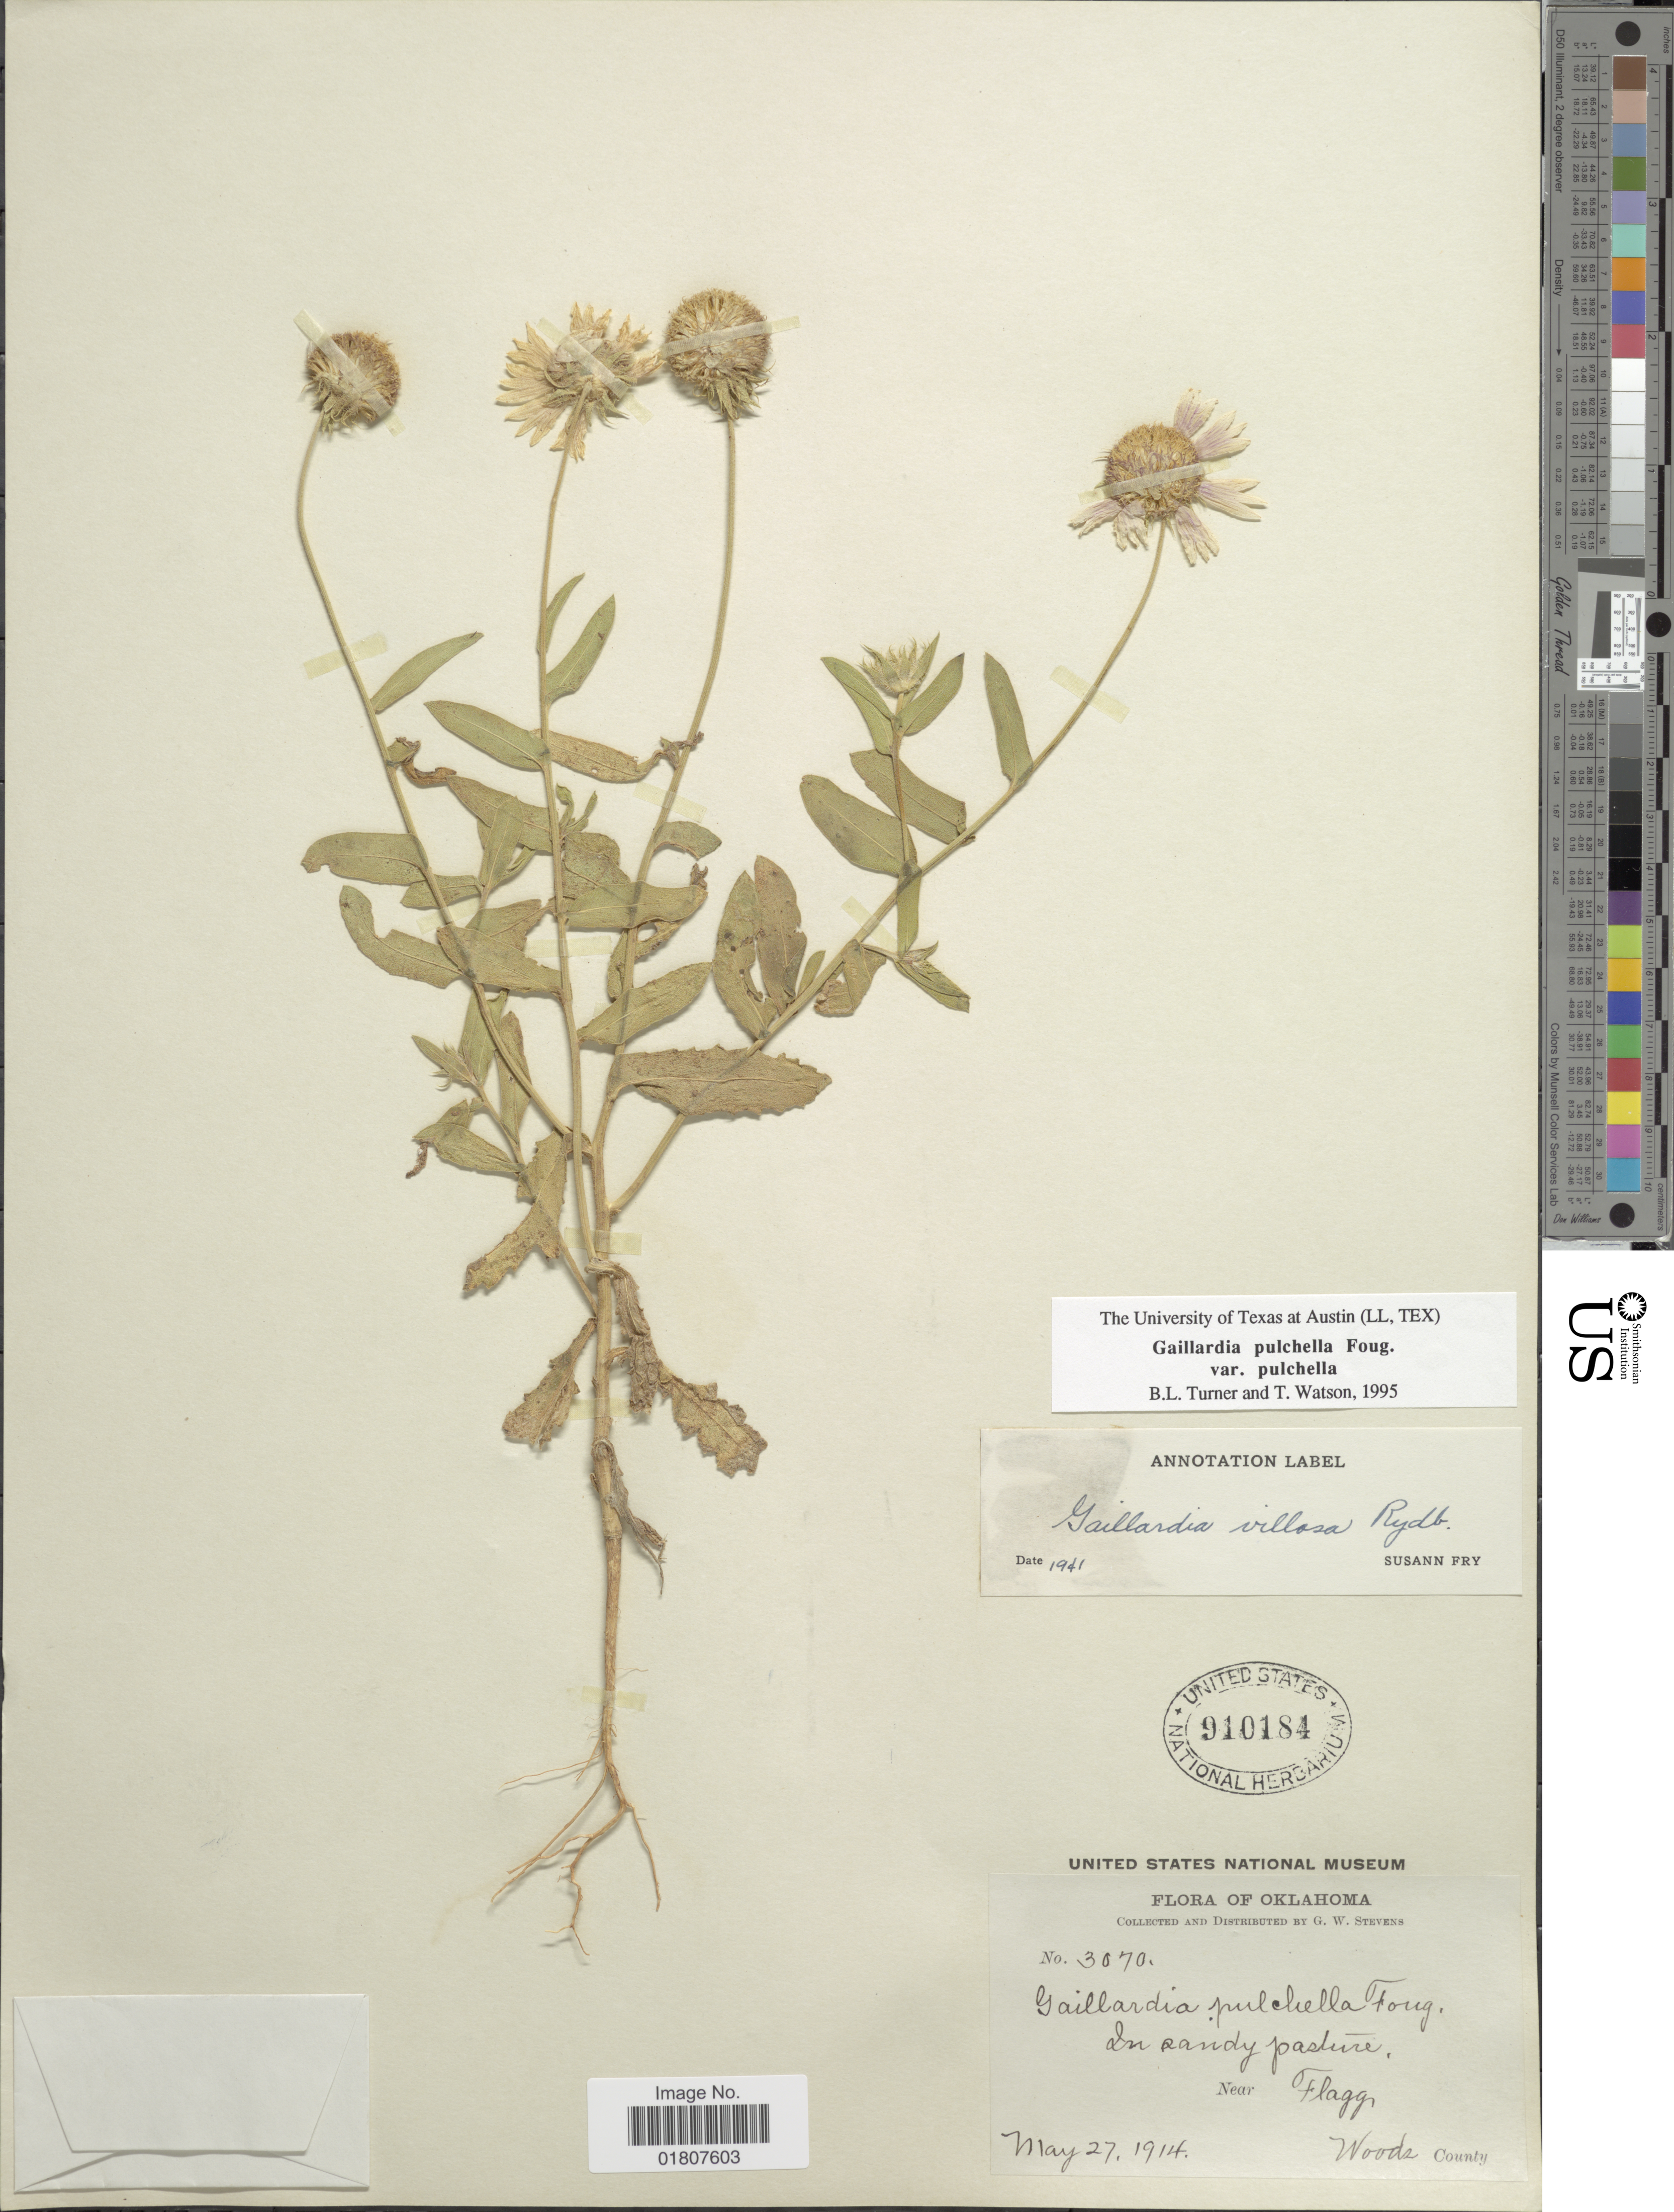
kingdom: Plantae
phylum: Tracheophyta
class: Magnoliopsida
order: Asterales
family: Asteraceae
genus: Gaillardia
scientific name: Gaillardia pulchella var. pulchella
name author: Foug.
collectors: G. W. Stevens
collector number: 3070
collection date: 1914-05-27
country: United States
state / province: Oklahoma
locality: In sandy pasture, near Flaggs, Woods County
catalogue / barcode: US 910184